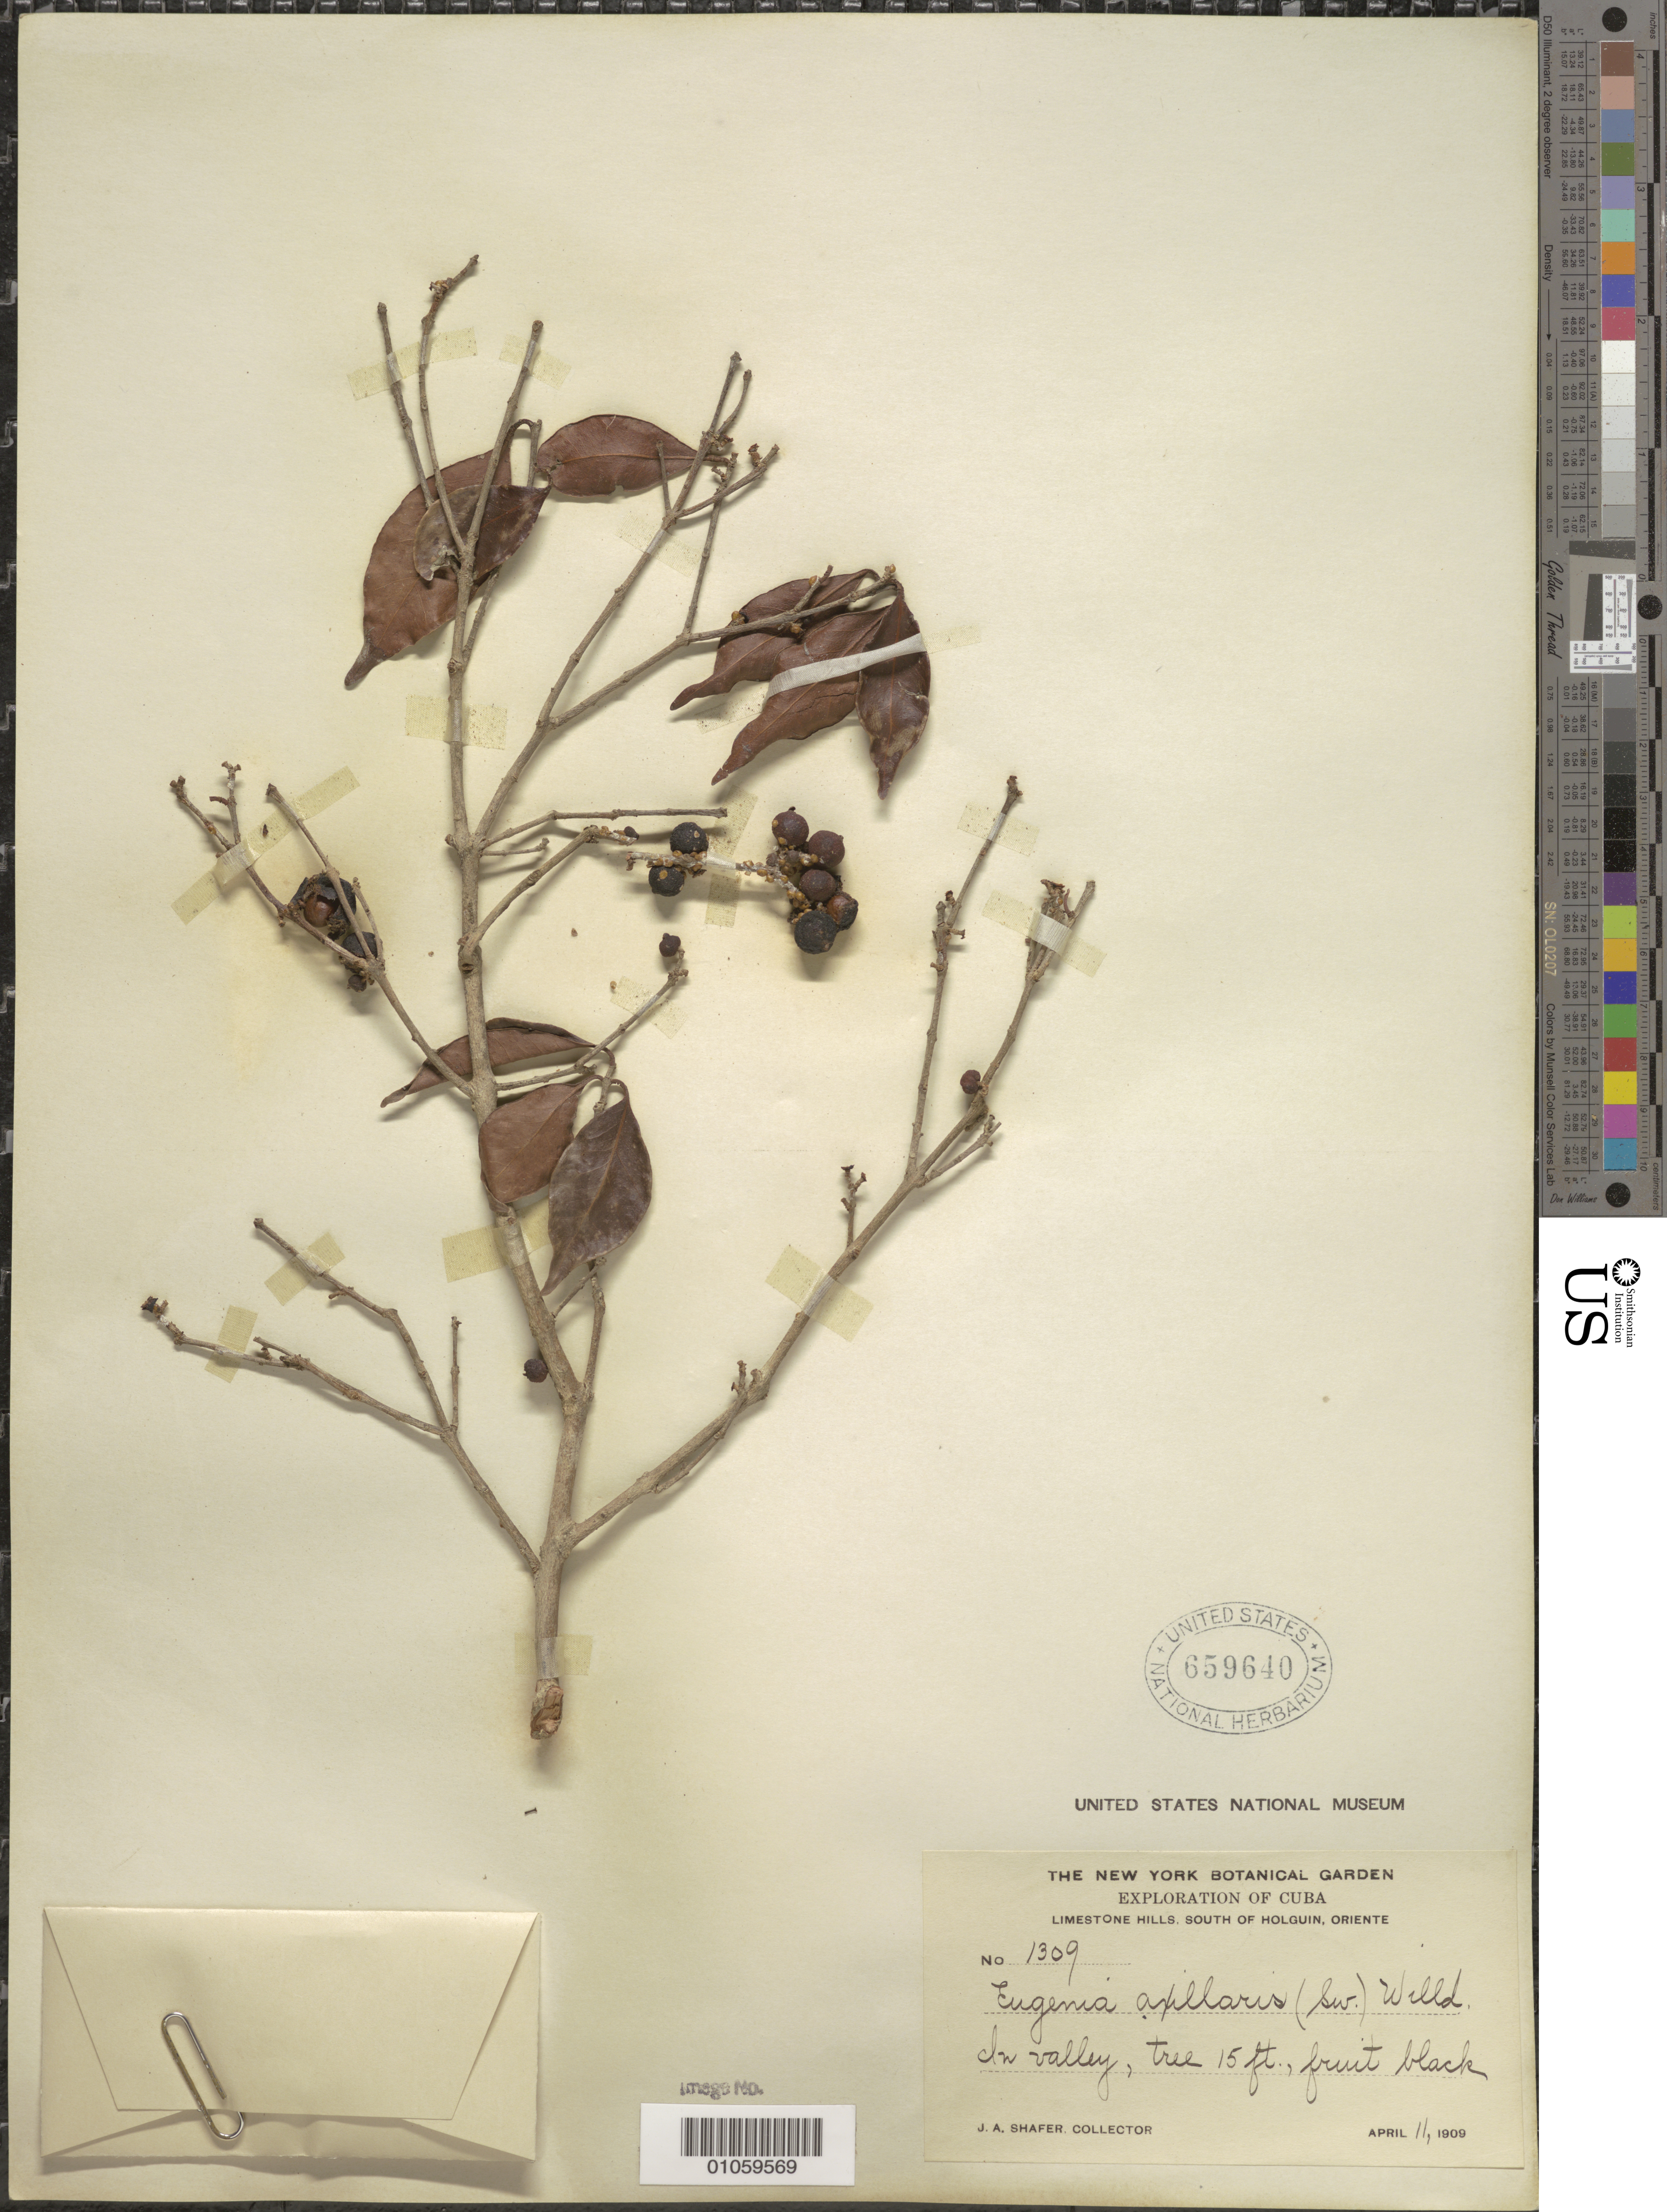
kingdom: Plantae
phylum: Tracheophyta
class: Magnoliopsida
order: Myrtales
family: Myrtaceae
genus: Eugenia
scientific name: Eugenia axillaris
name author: (Sw.) Willd.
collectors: J. A. Shafer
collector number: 1309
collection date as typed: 11 Apr 1909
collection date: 1909-04-11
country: Cuba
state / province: Holguín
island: Cuba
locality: In valley, hills, south of Holguin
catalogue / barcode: US 659640